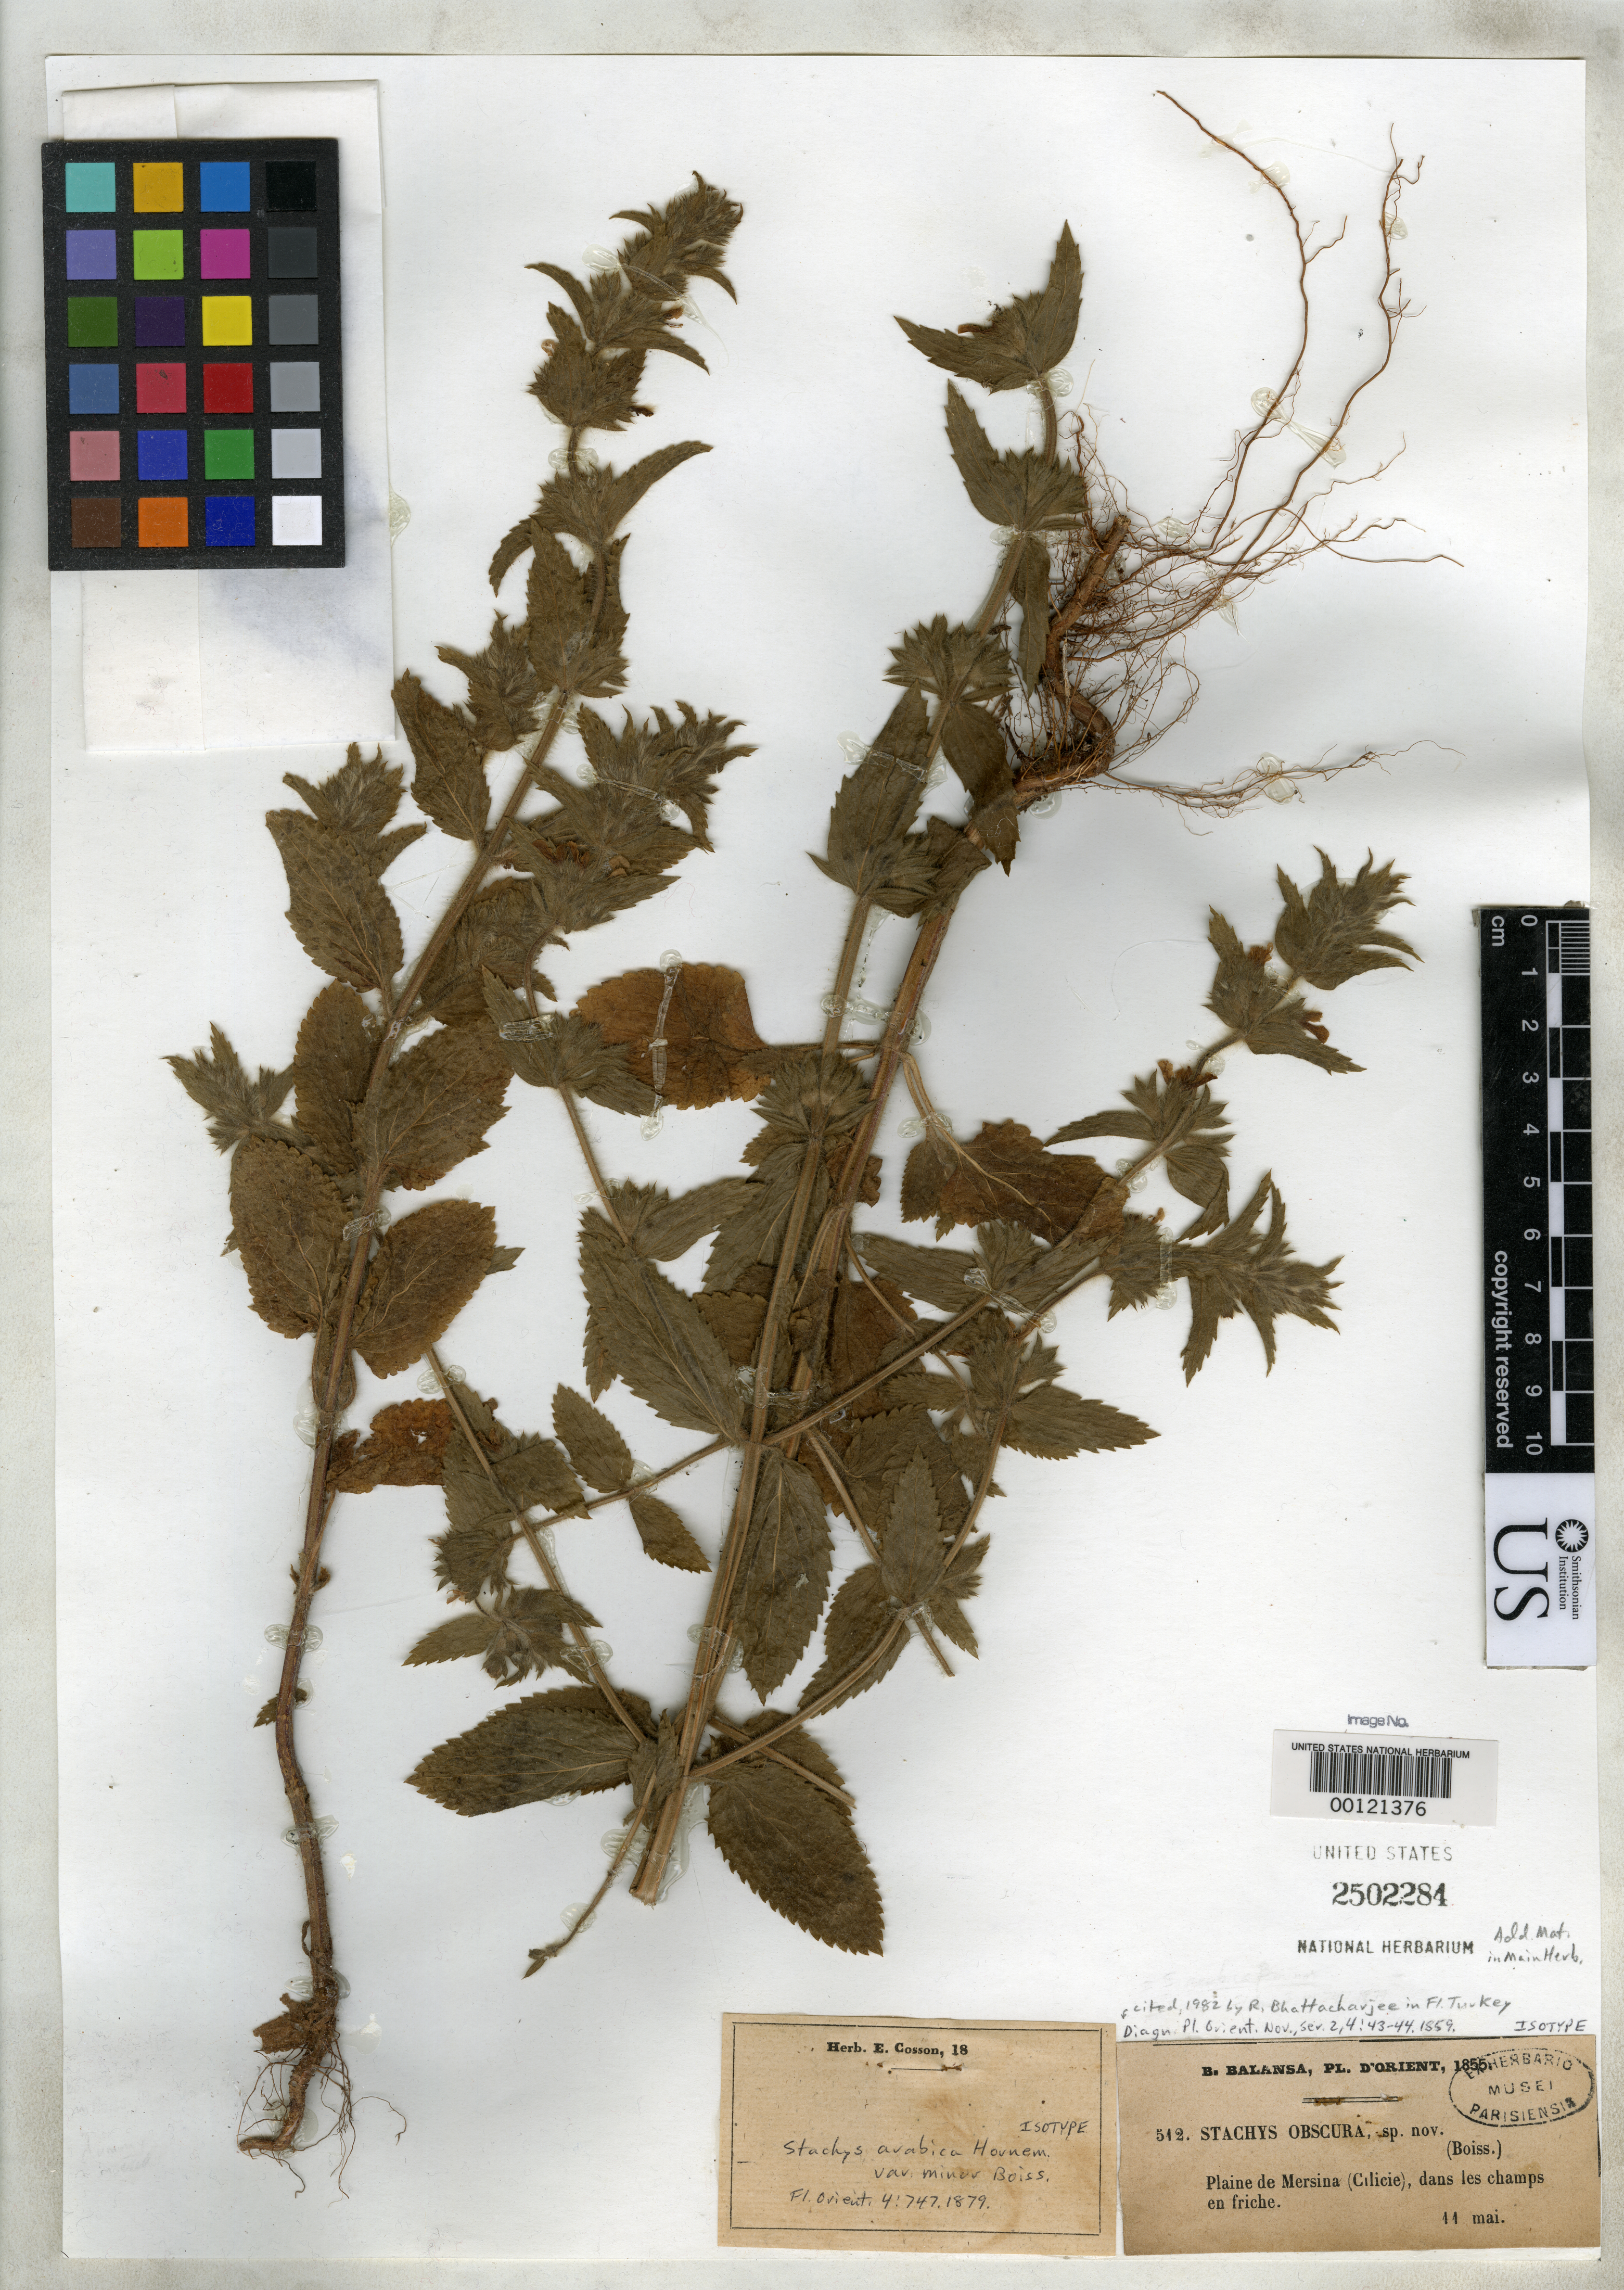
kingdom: Plantae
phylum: Tracheophyta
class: Magnoliopsida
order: Lamiales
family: Lamiaceae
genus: Stachys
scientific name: Stachys obscura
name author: Boiss. & Balansa in Boiss.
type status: Isotype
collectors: B. Balansa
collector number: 512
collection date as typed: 11 May 1855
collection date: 1855-05-11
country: Turkey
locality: Plaine de Mersina (Cilicie), dans les champs en Friche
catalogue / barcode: US 2502284